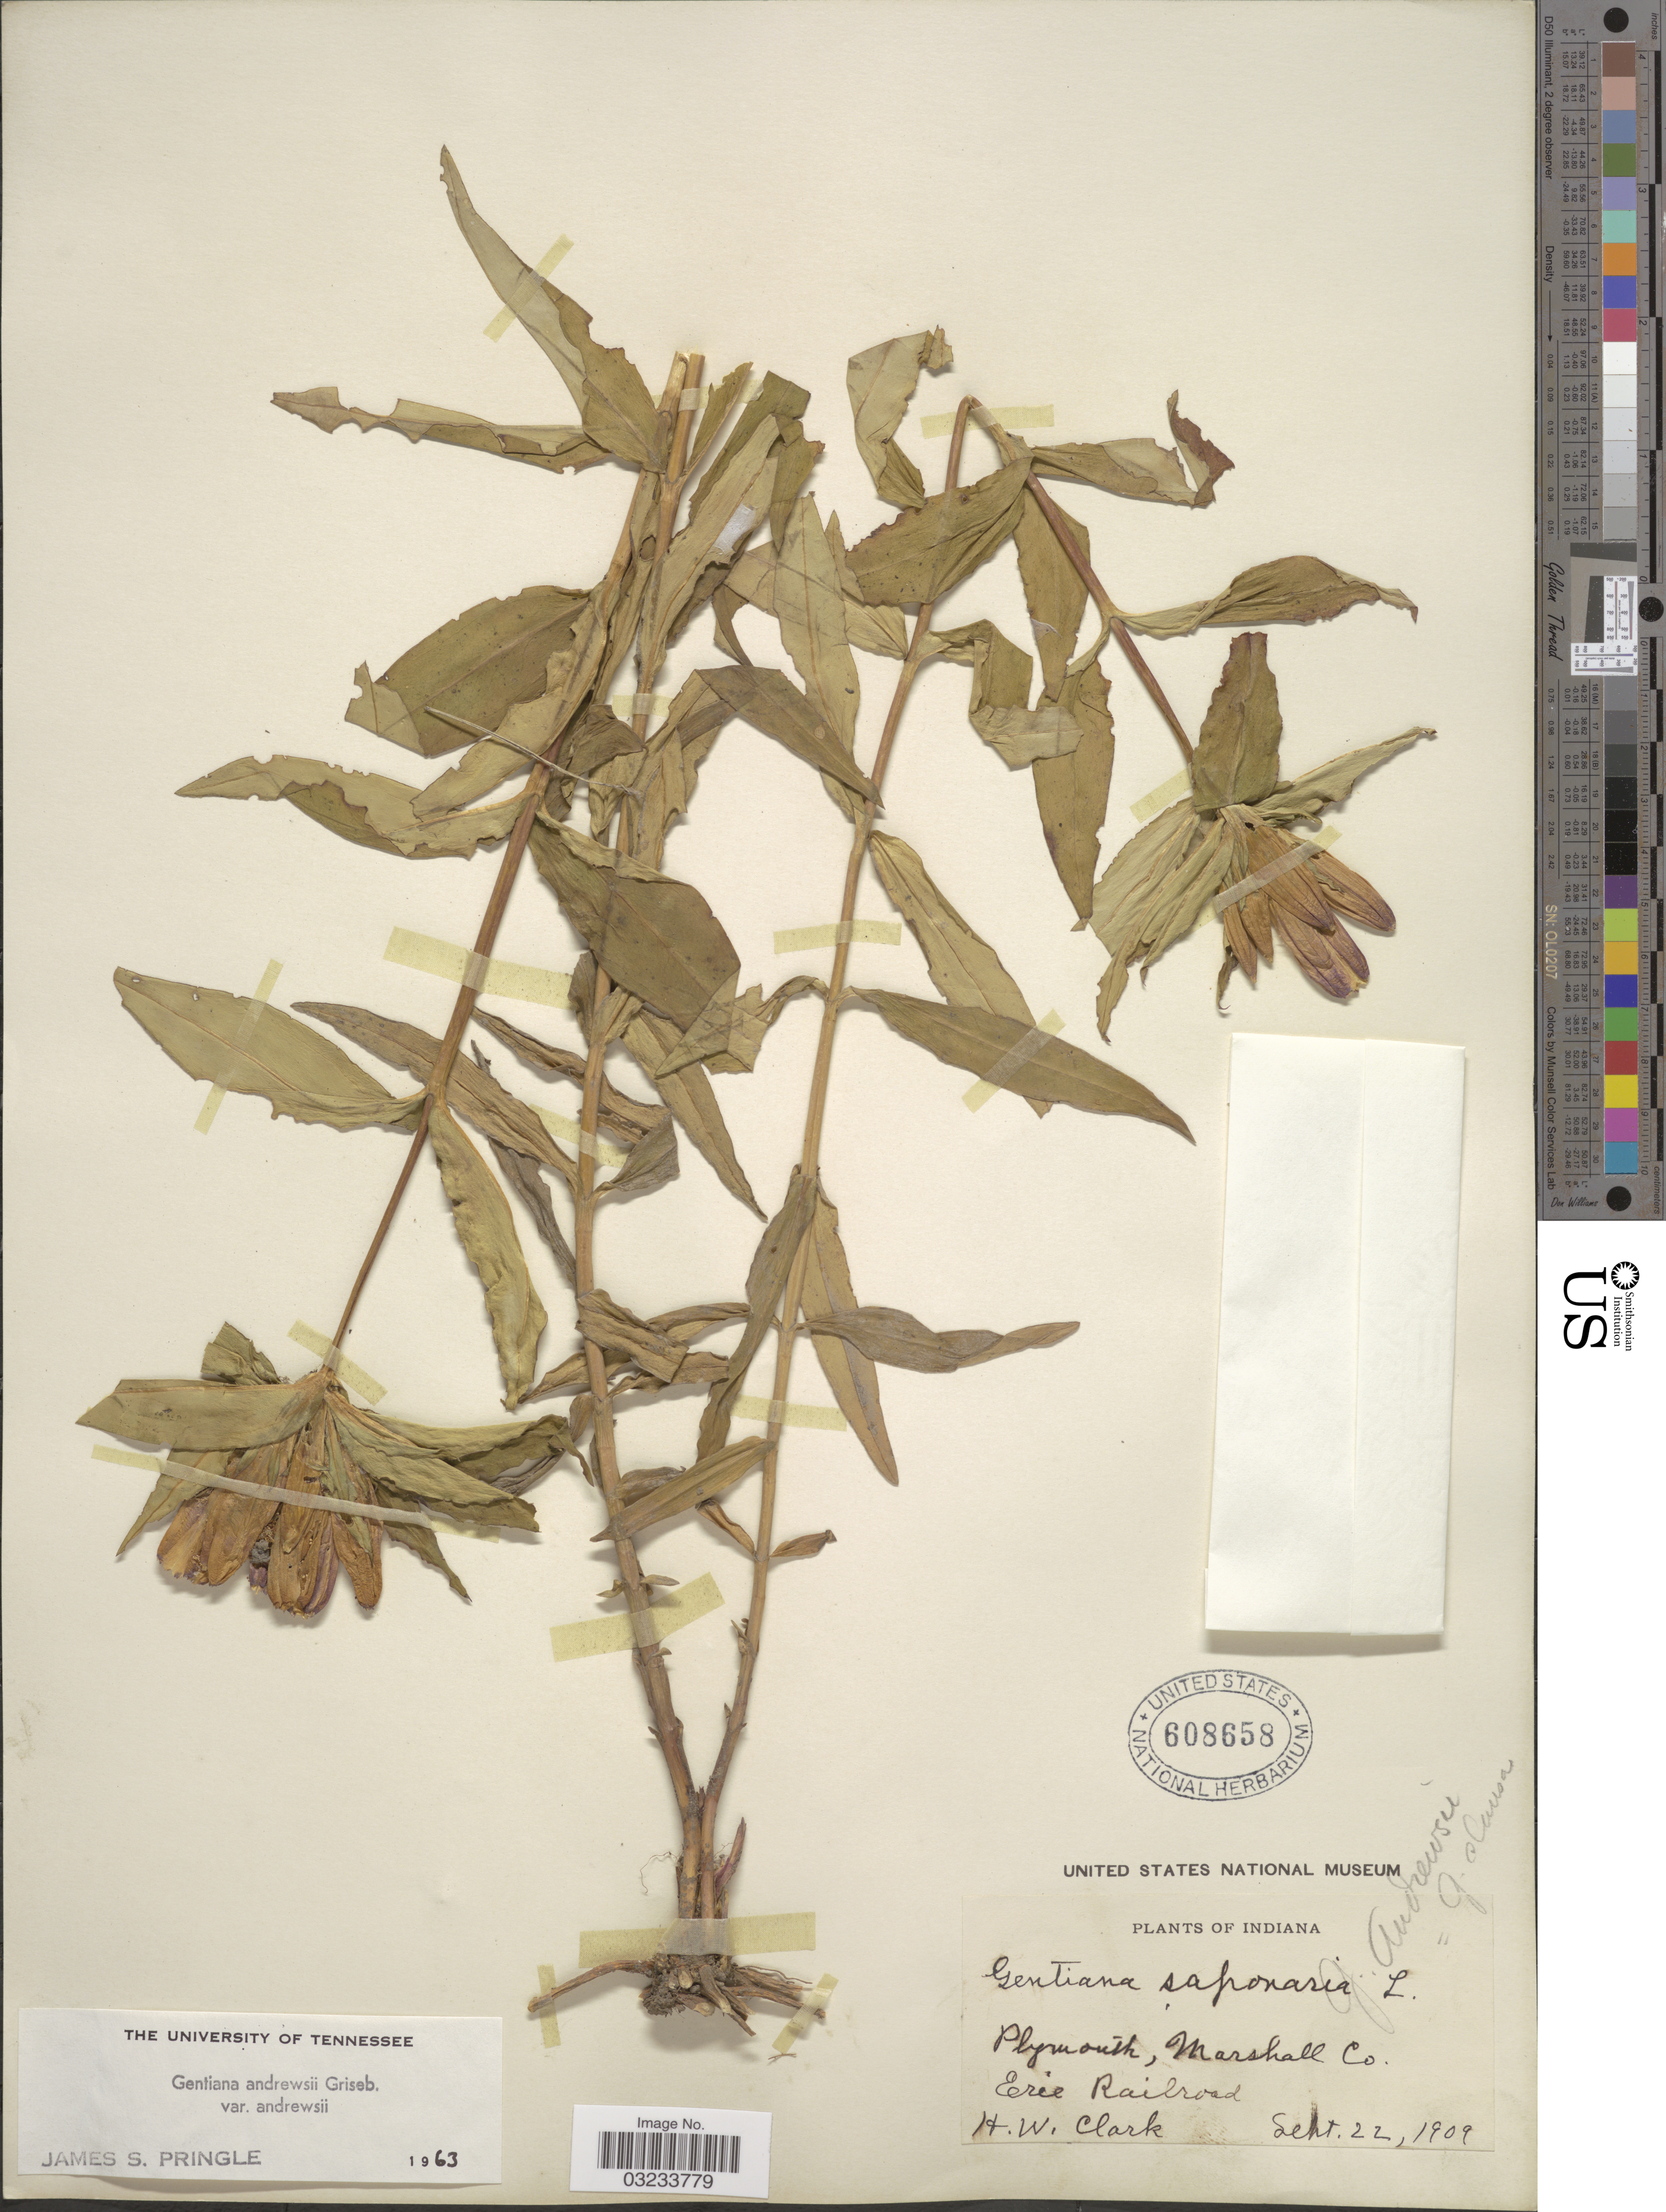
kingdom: Plantae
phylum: Tracheophyta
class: Magnoliopsida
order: Gentianales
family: Gentianaceae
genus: Gentiana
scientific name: Gentiana andrewsii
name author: Griseb.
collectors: H. W. Clark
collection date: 1909-09-22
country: United States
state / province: Indiana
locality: Plymouth, Marshall Co. Erie Railroad.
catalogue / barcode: US 608658